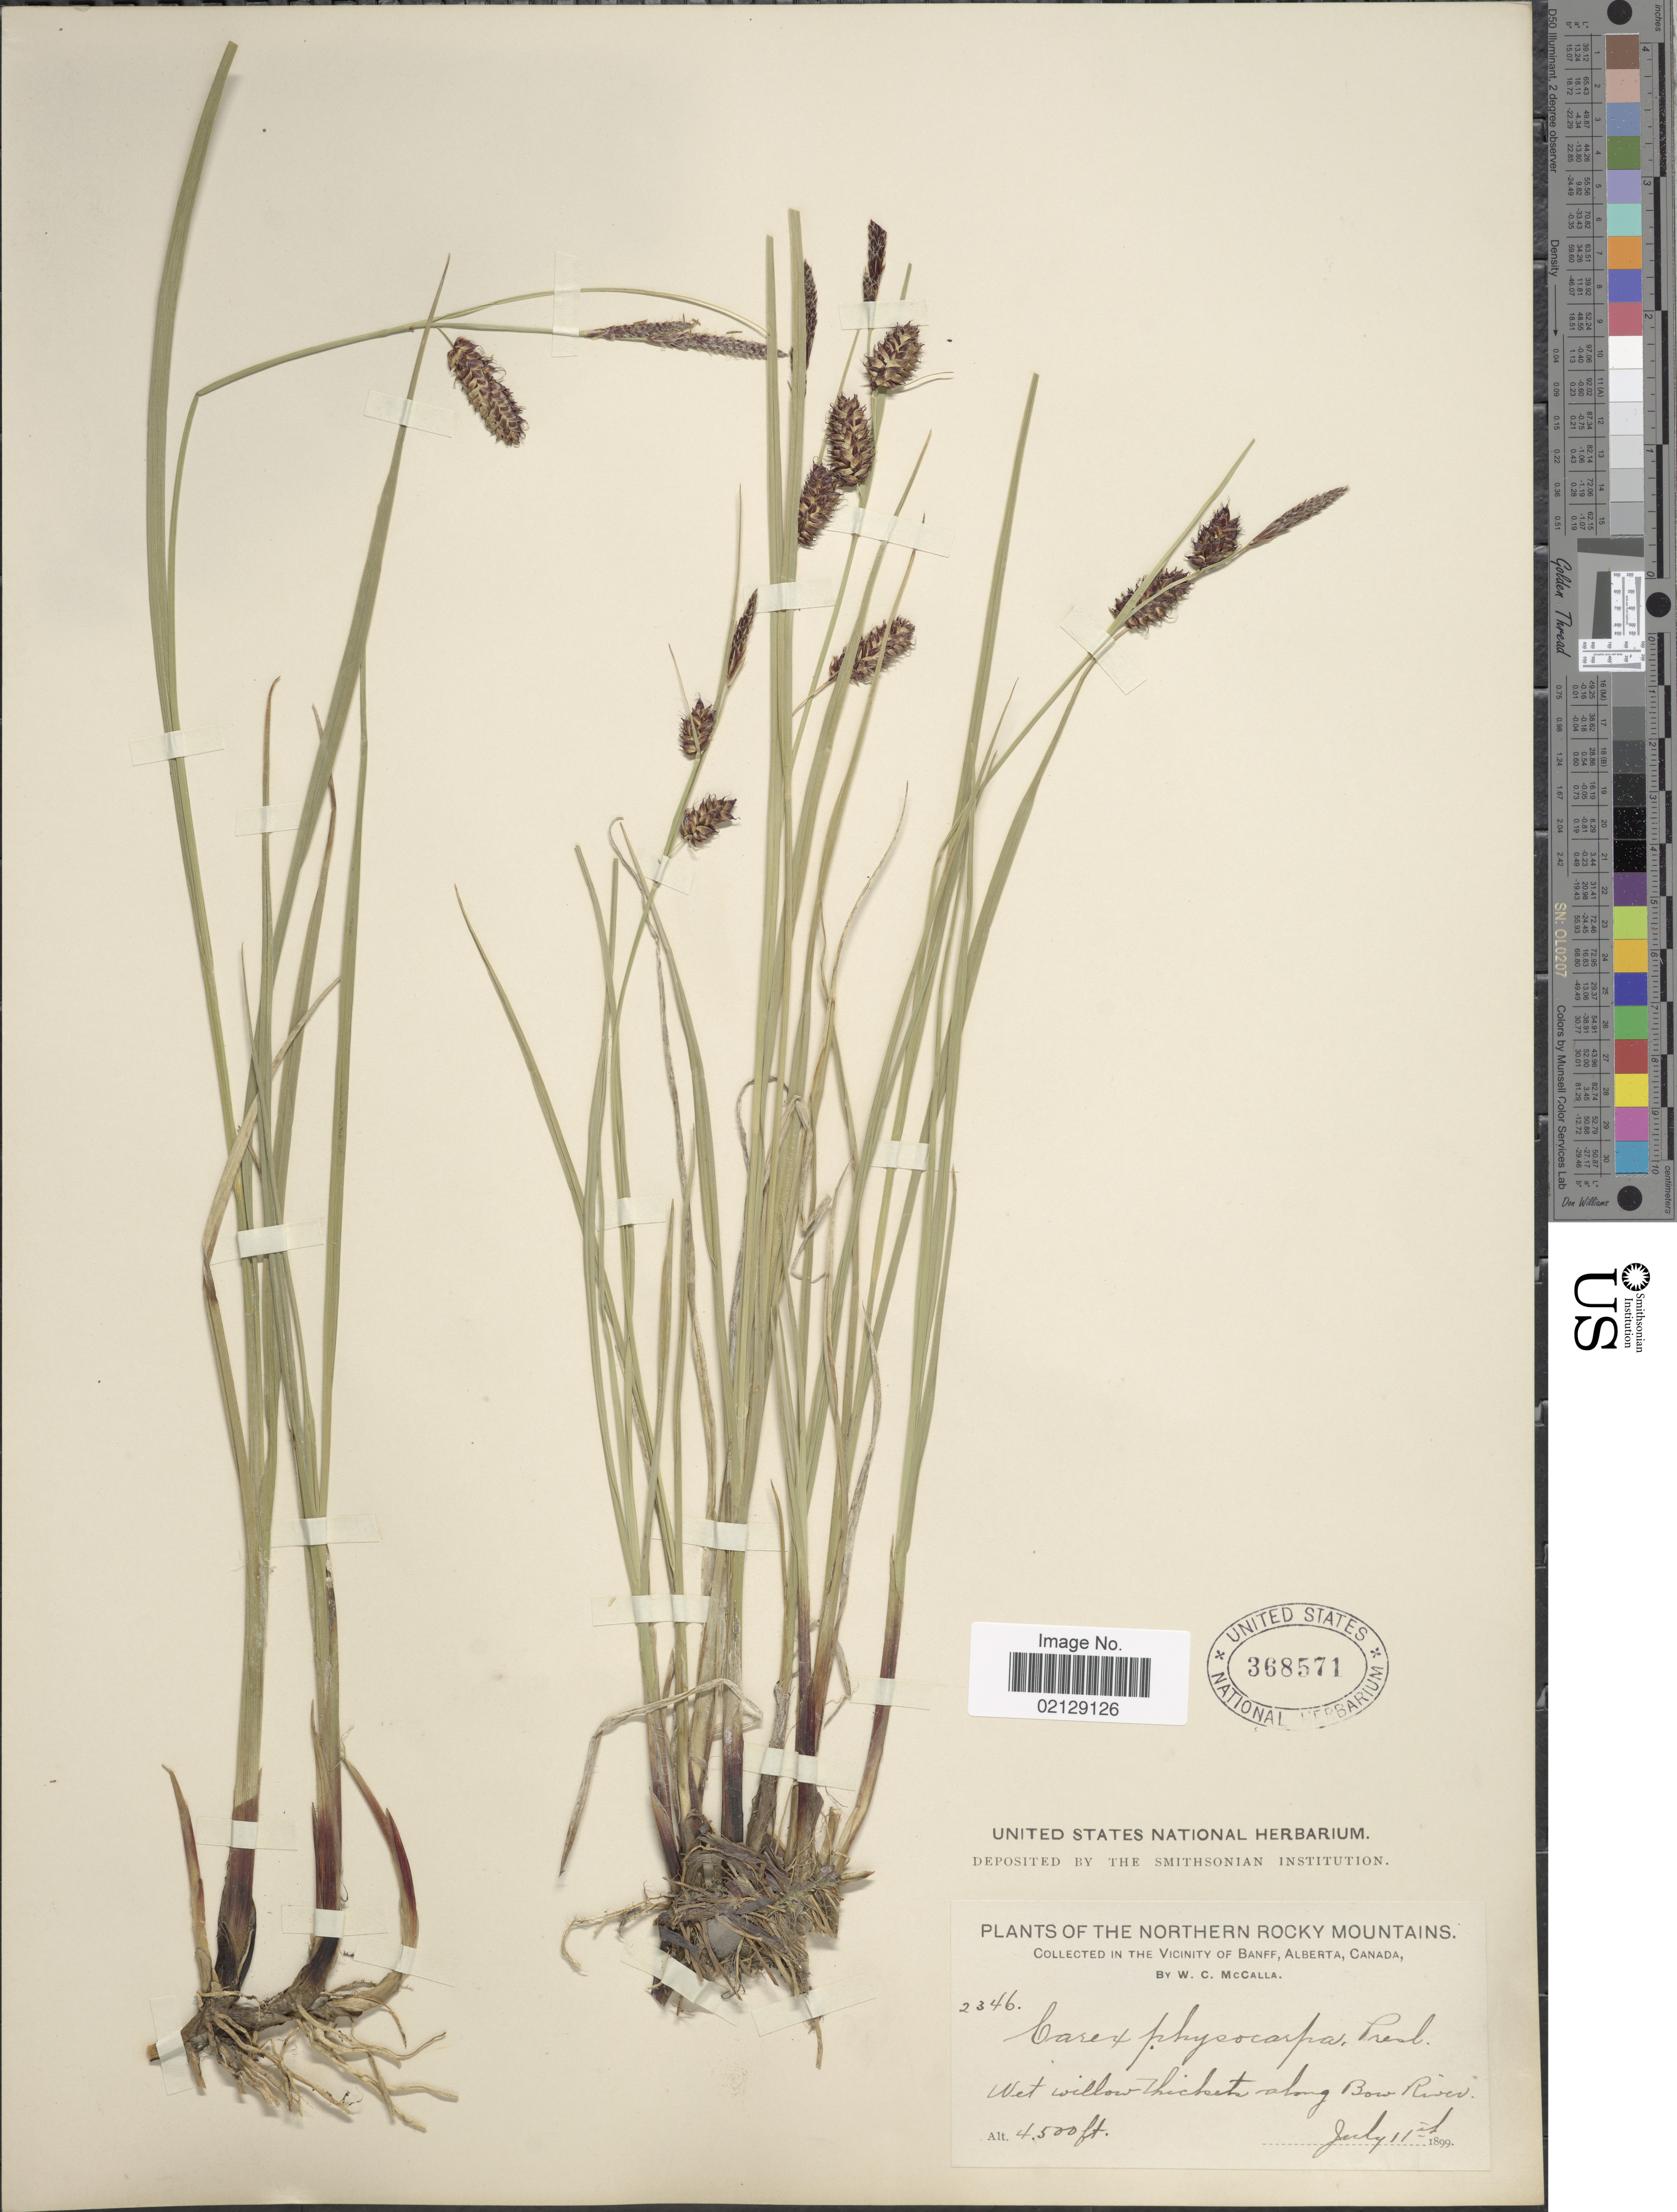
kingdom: Plantae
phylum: Tracheophyta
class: Liliopsida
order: Poales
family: Cyperaceae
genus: Carex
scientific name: Carex saxatilis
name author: L.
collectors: W. McCalla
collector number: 2346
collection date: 1899-07-11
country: Canada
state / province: Alberta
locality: The Northern Rocky Mountains, In the Vicinity of Banff, Alberta, Canada, Wet willow thicket along Bow River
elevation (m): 1372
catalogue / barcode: US 368571